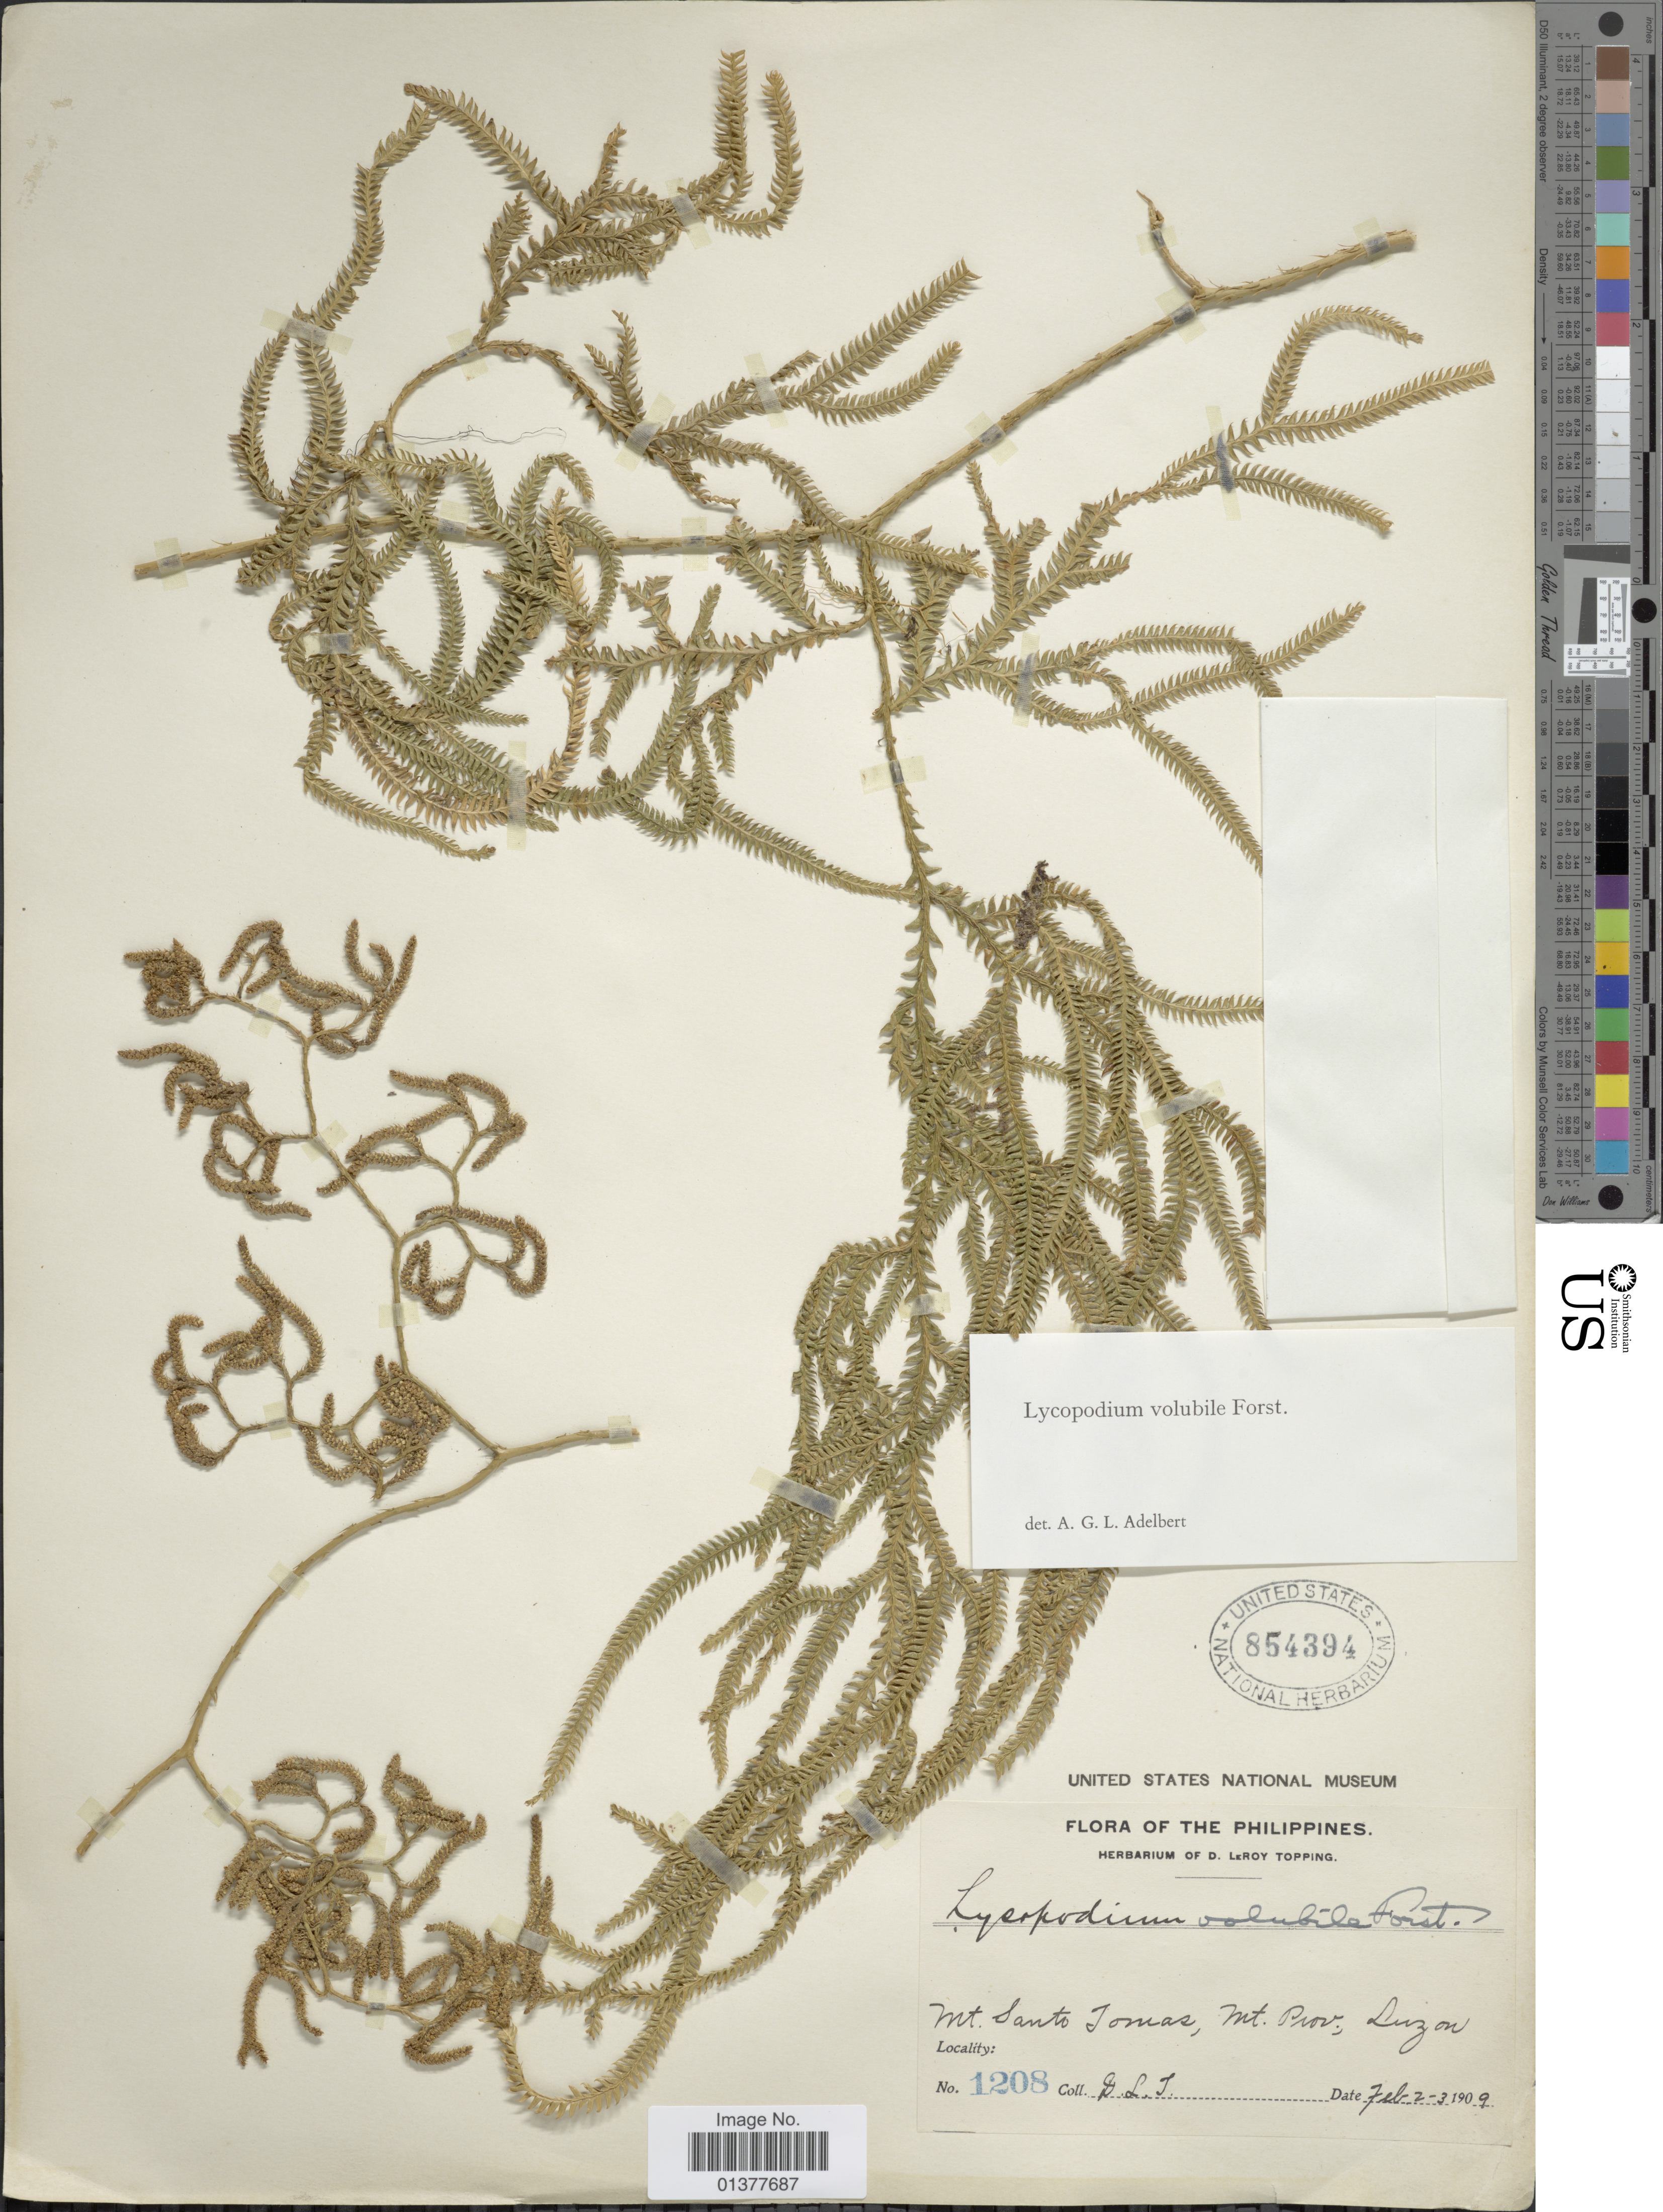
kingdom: Plantae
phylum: Tracheophyta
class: Lycopodiopsida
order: Lycopodiales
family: Lycopodiaceae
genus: Pseudodiphasium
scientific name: Pseudodiphasium volubile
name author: (G. Forst.) Holub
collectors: D. L. Topping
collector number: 1208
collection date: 1909-02-02/1909-02-03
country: Philippines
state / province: Central Luzon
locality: Mt.Santo Tomas, Mt. Prov. Luzon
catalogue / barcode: US 854394